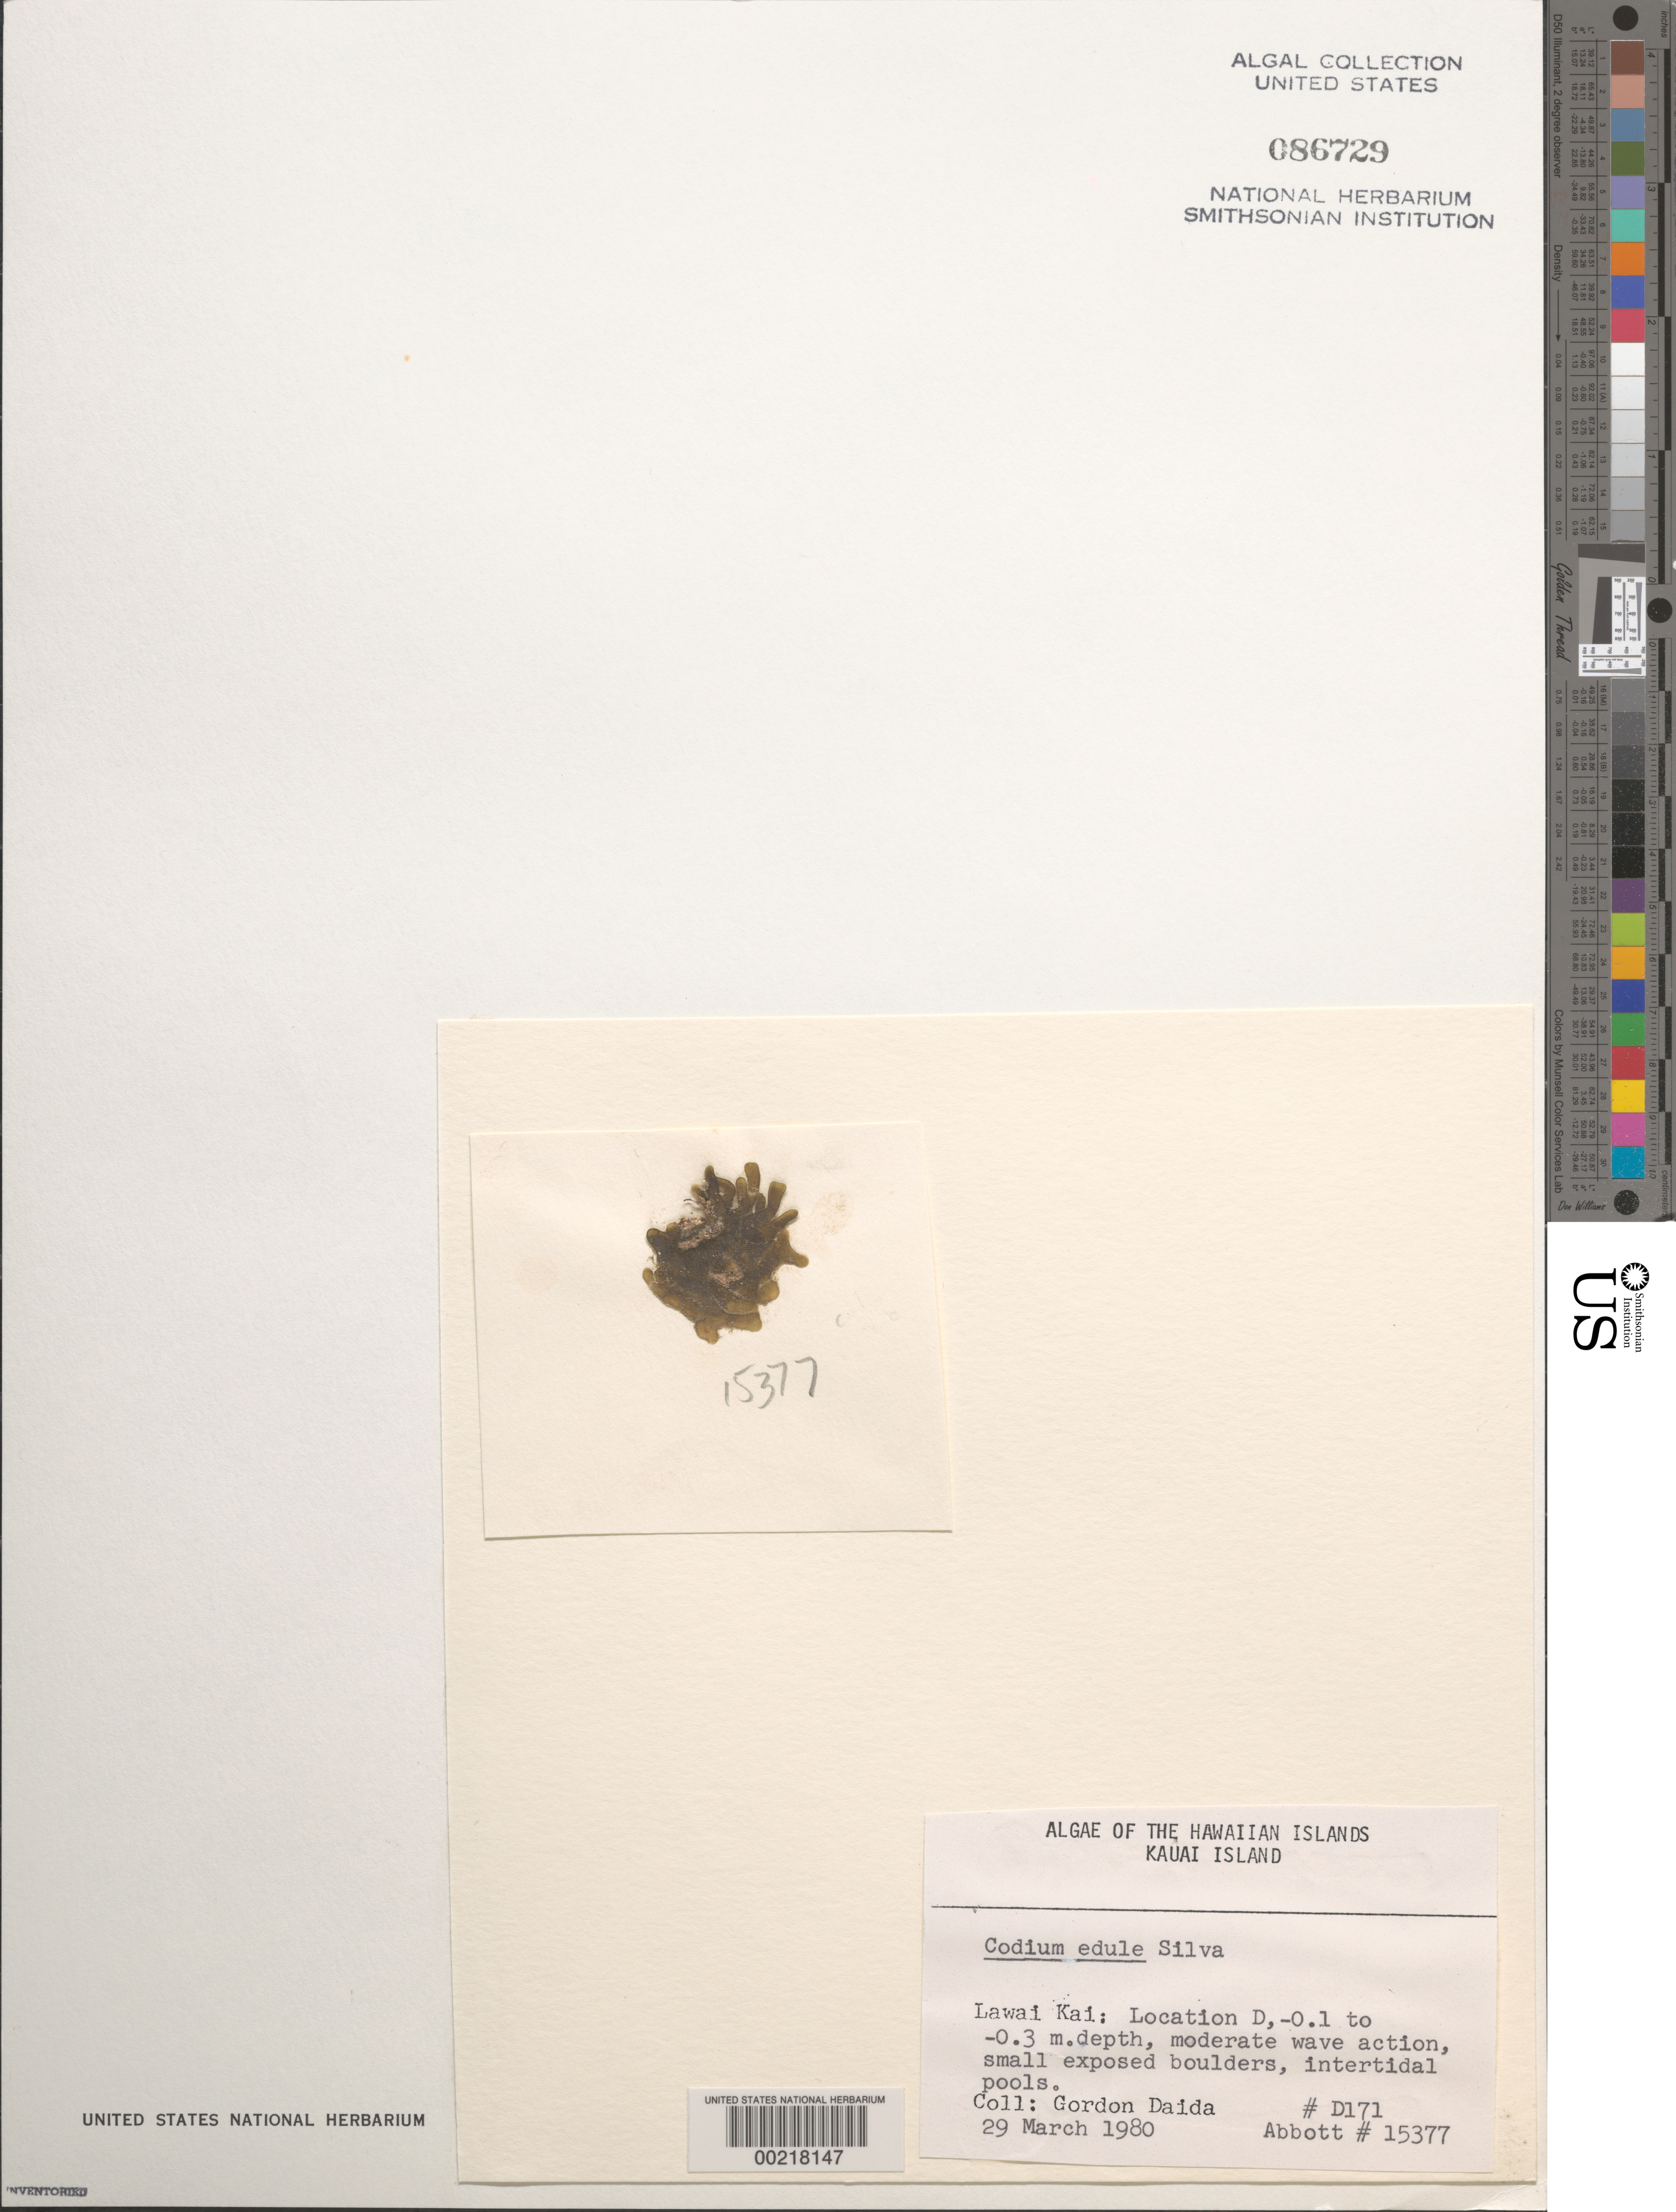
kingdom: Plantae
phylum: Chlorophyta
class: Ulvophyceae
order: Bryopsidales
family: Codiaceae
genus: Codium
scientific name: Codium edule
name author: P.C. Silva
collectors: G. Daida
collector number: D171 & IAA 15377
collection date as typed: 29 Mar 1980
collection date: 1980-03-29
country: United States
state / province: Hawaii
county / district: Kauai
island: Kaua'i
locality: Lawai Kai, Location D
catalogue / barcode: US 86729